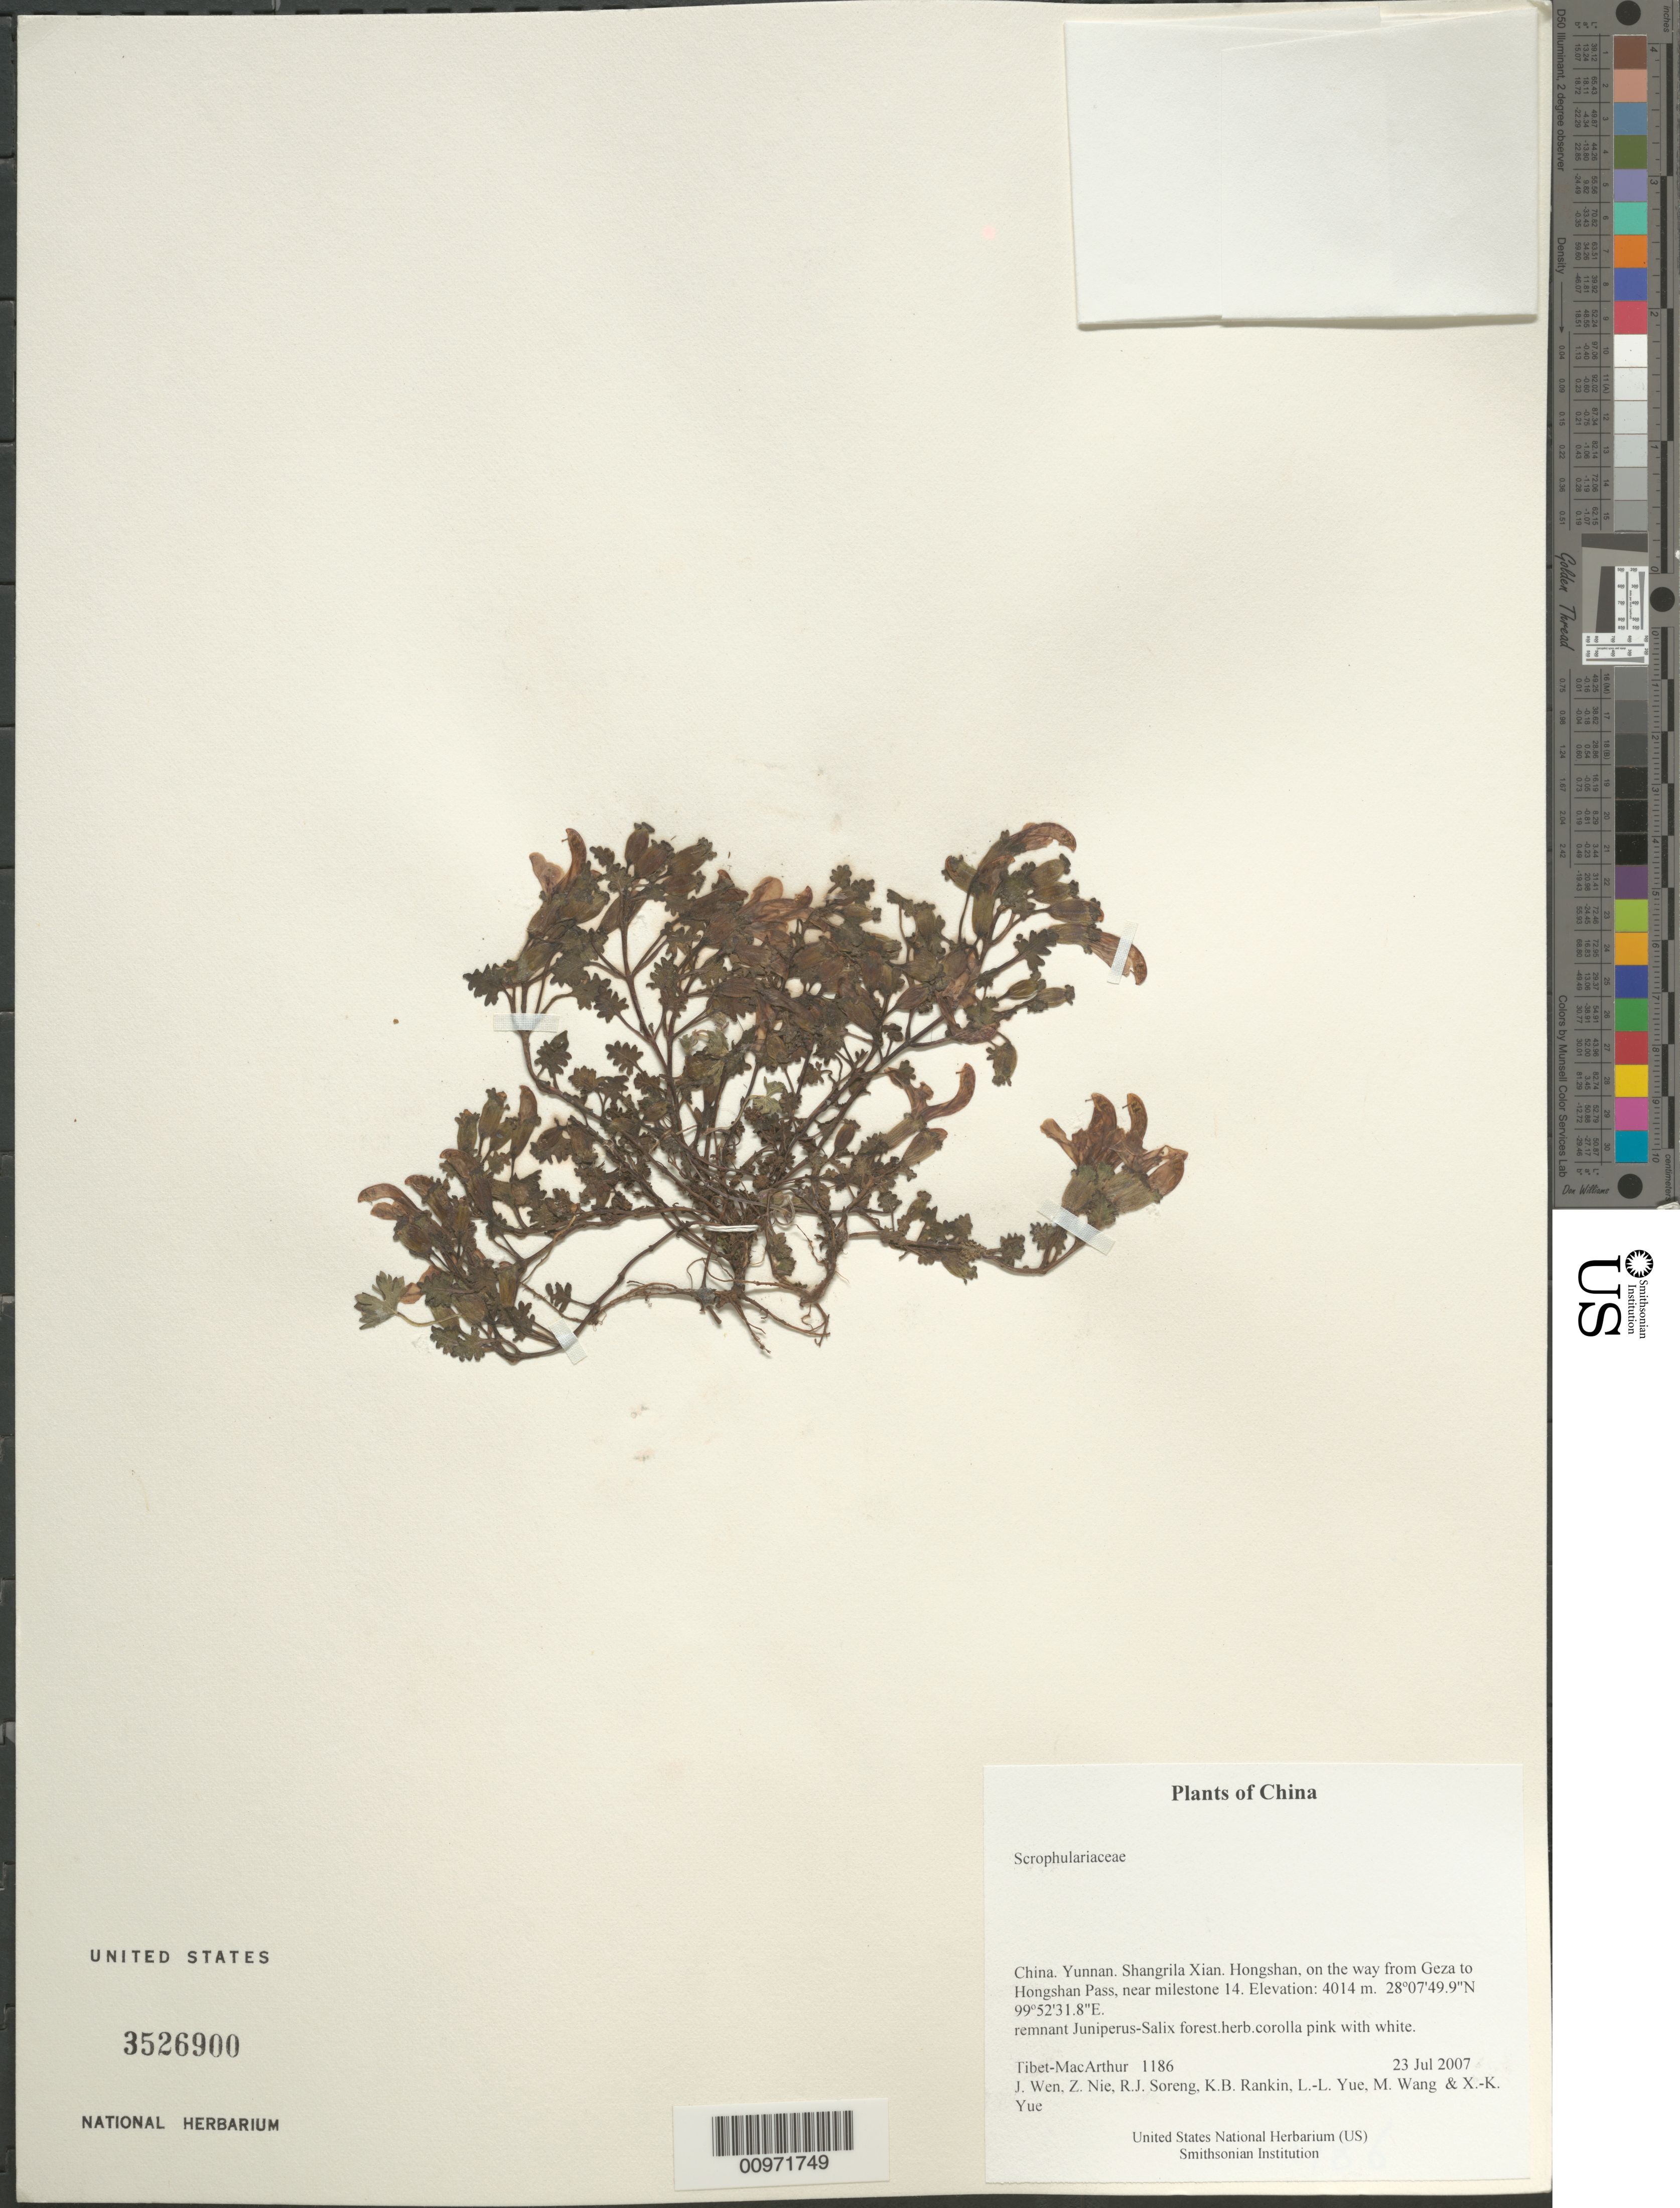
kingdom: Plantae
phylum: Tracheophyta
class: Magnoliopsida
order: Lamiales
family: Scrophulariaceae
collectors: Tibet-MacArthur, J. Wen, Z. Nie, R. J. Soreng, K. Rankin, L. Yue, M. Wang & X. Yue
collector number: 1186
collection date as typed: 23 Jul 2007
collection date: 2007-07-23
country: China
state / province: Yunnan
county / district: Shangrila Xian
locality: Hongshan, on the way from Geza to Hongshan Pass, near milestone 14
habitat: remnant Juniperus-Salix forest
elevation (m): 4014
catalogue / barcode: US 3526900